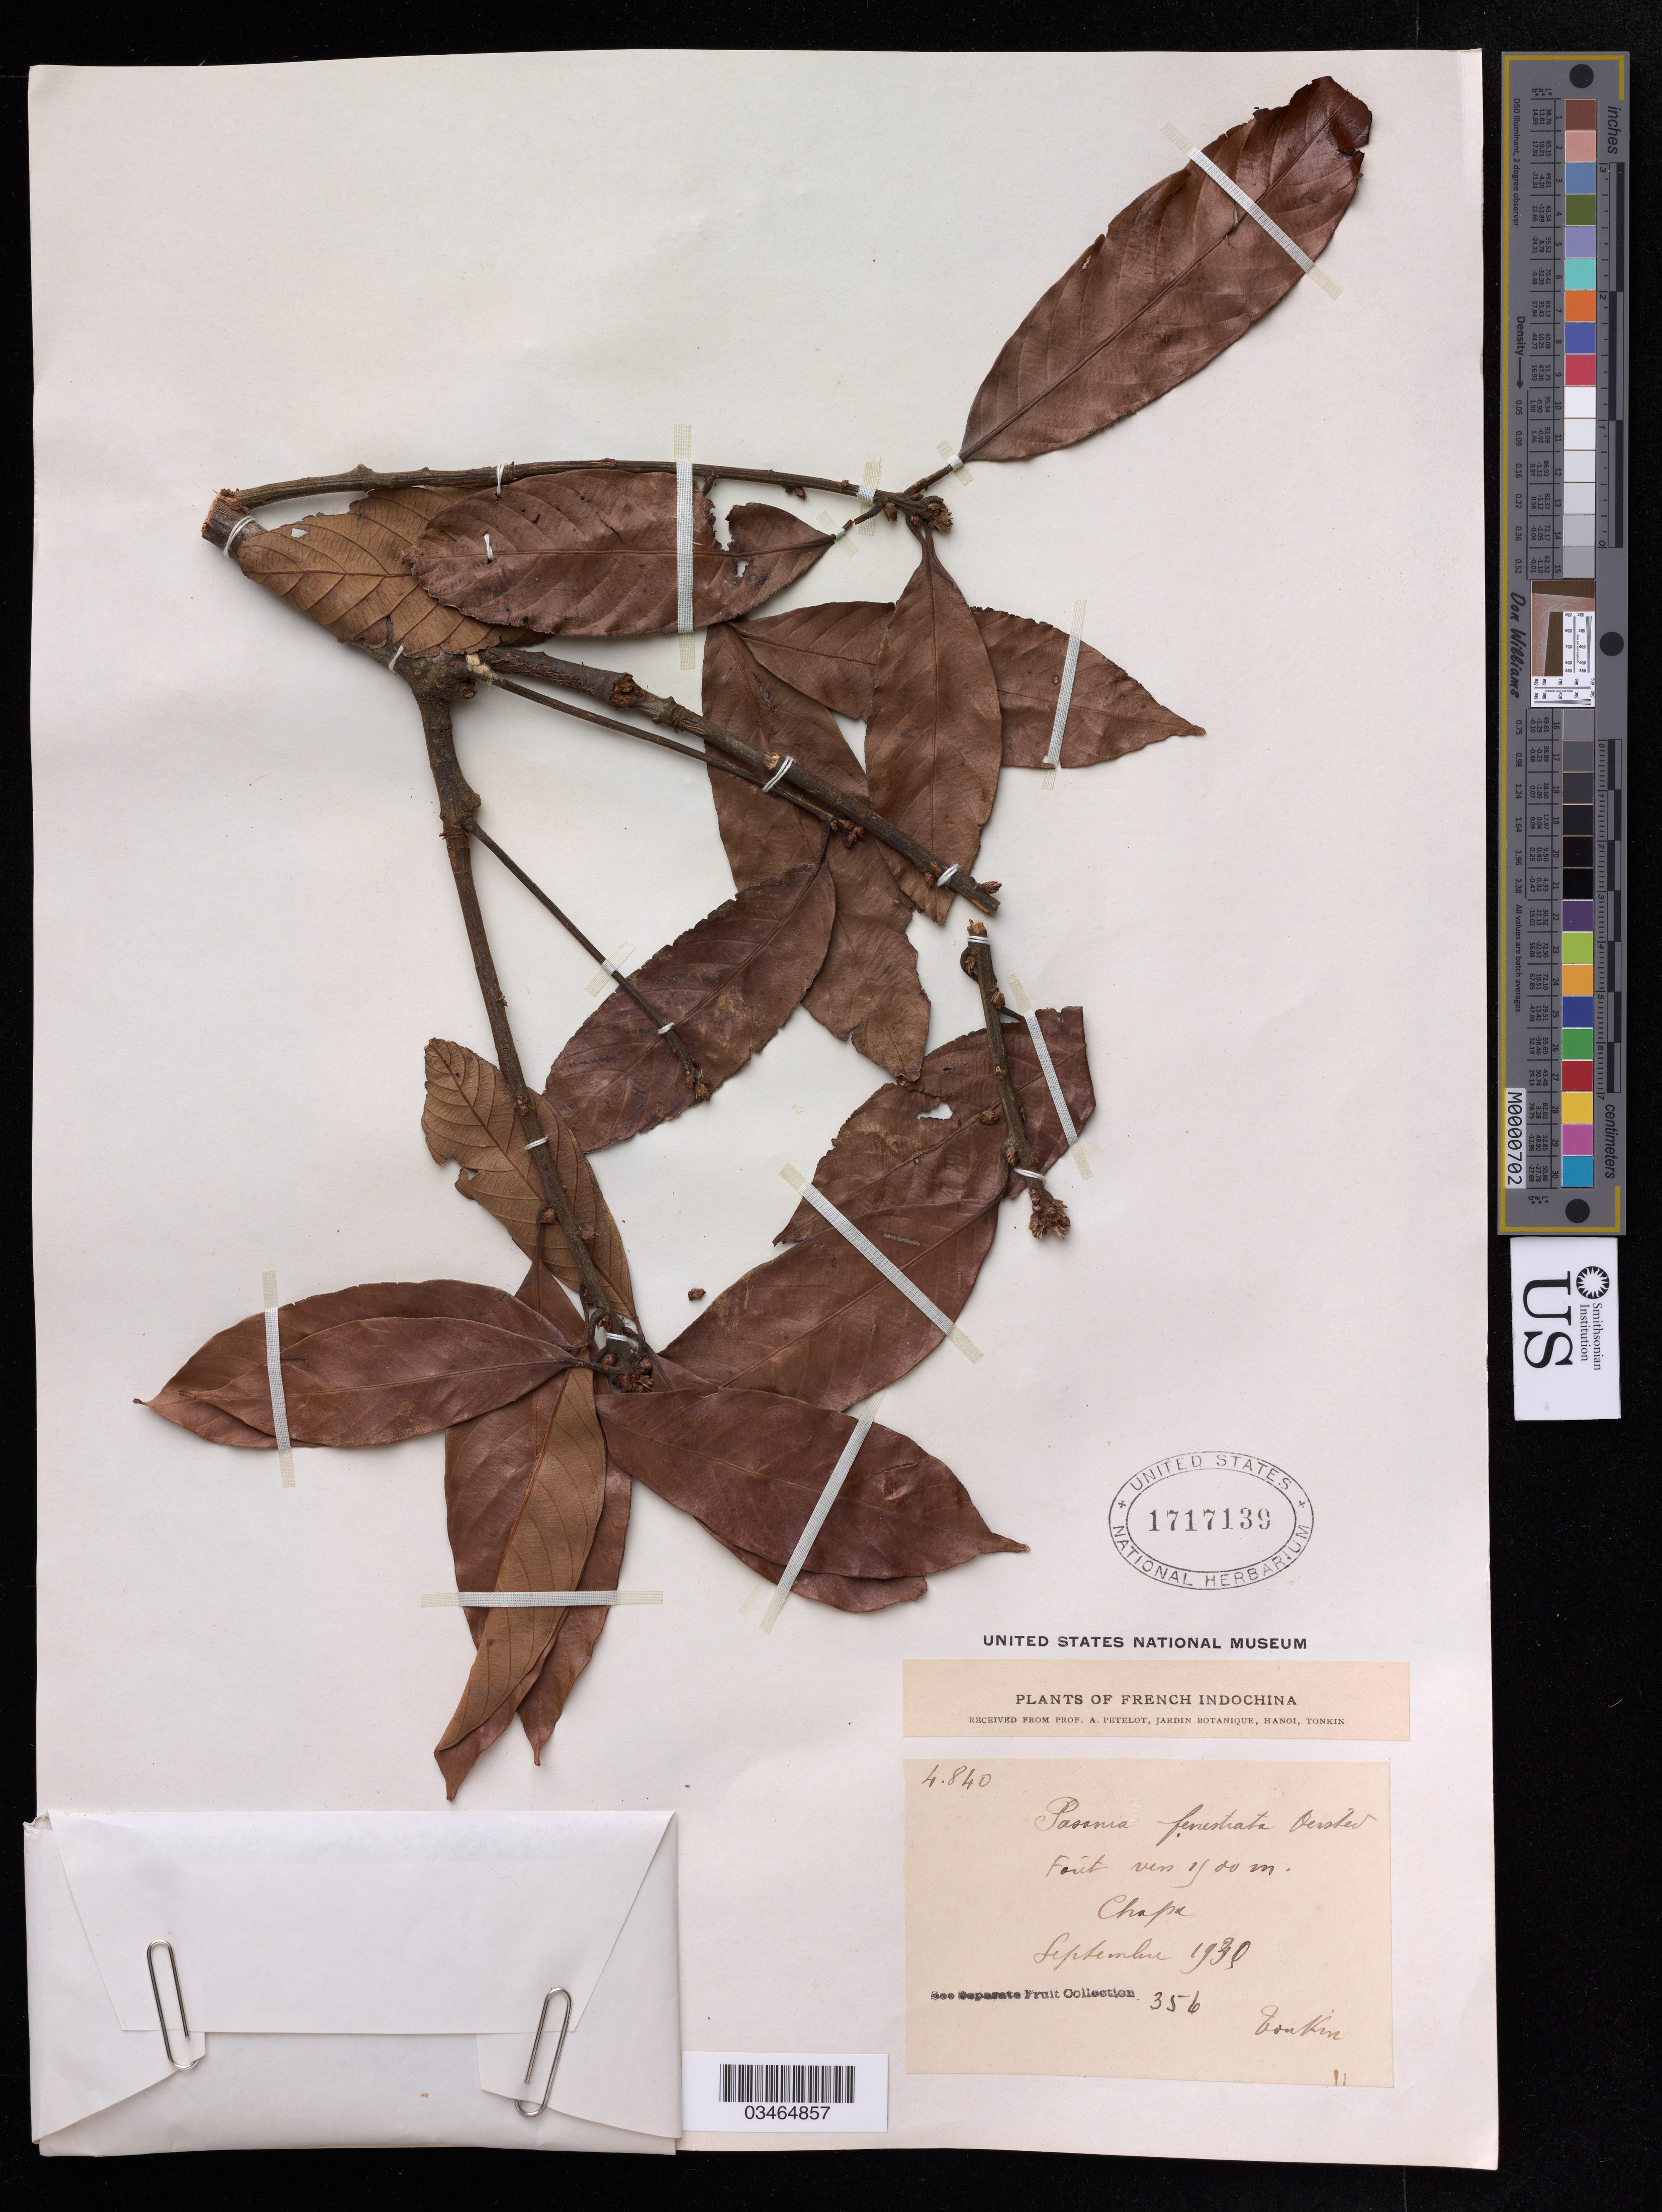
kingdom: Plantae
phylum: Tracheophyta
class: Magnoliopsida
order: Fagales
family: Fagaceae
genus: Lithocarpus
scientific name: Lithocarpus fenestratus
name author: (Roxb.) Rehder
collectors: -. Tonkin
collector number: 4840/356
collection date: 1930-09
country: Vietnam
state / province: Lao Cai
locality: Chapa.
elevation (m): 1500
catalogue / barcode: US 1717139